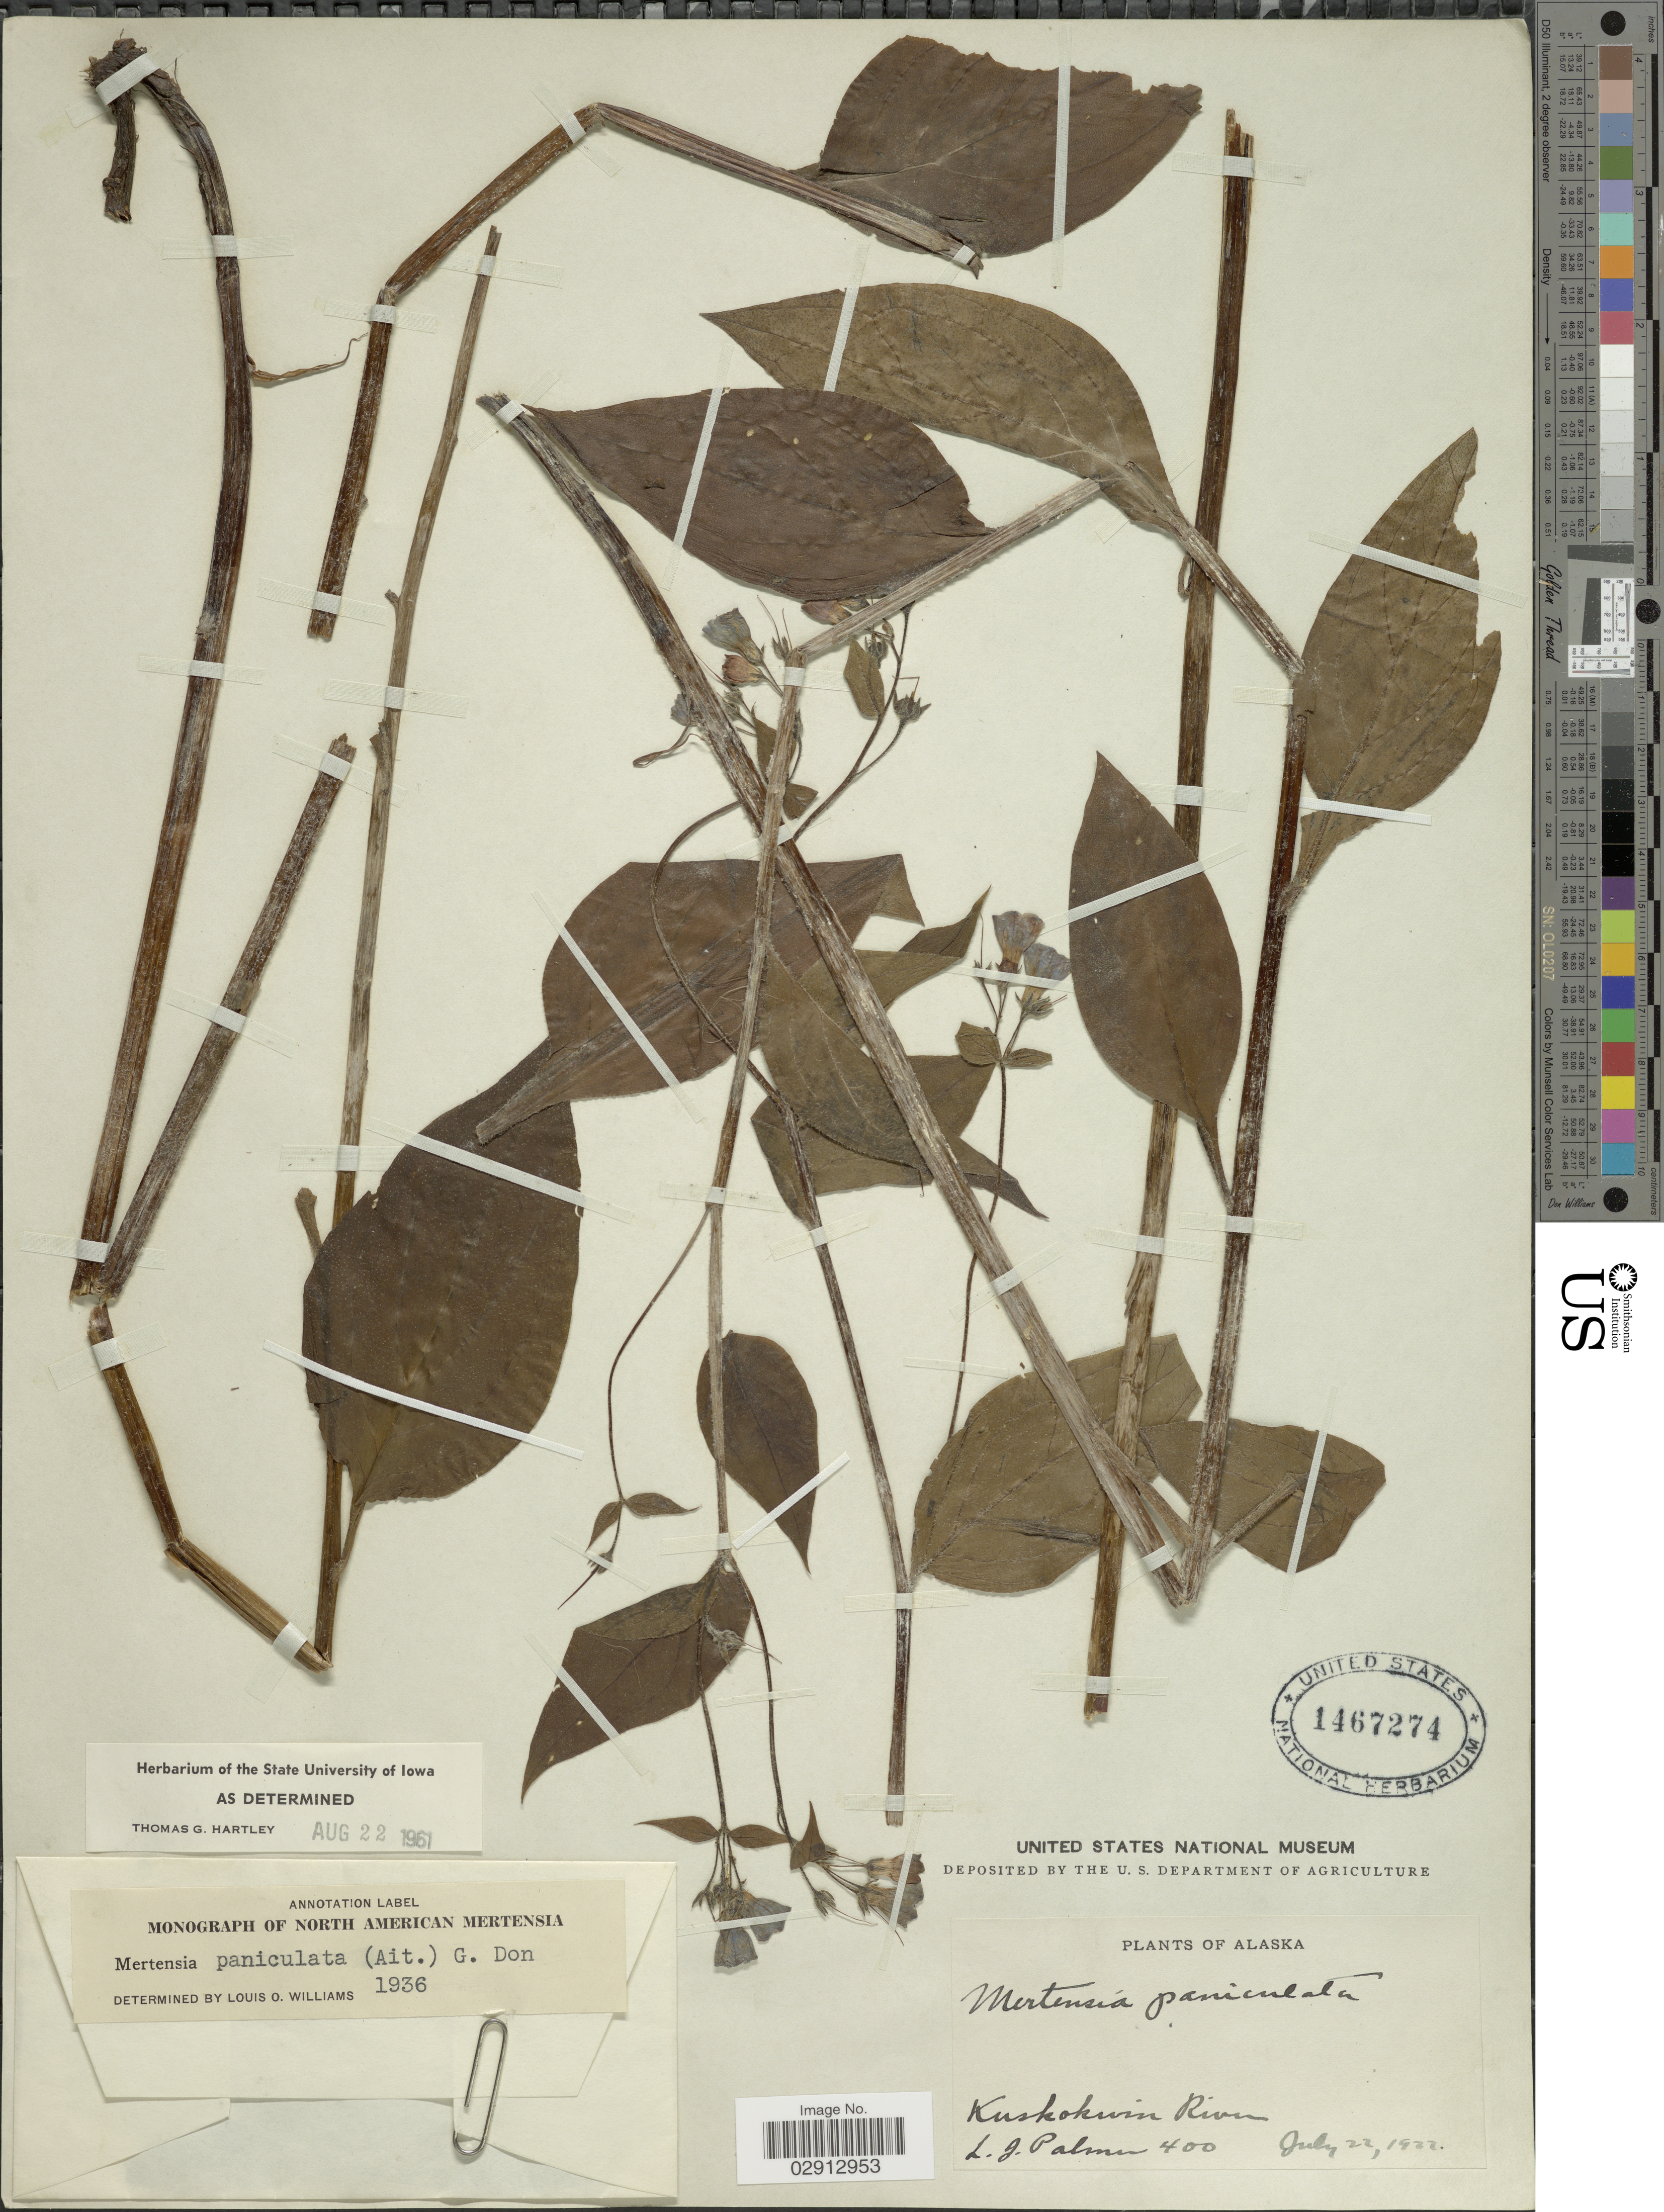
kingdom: Plantae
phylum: Tracheophyta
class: Magnoliopsida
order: Boraginales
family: Boraginaceae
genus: Mertensia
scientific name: Mertensia paniculata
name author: (Aiton) G. Don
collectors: L. J. Palmer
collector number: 400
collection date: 1922-07-22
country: United States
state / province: Alaska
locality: Kuskokwin River.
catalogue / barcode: US 1467274